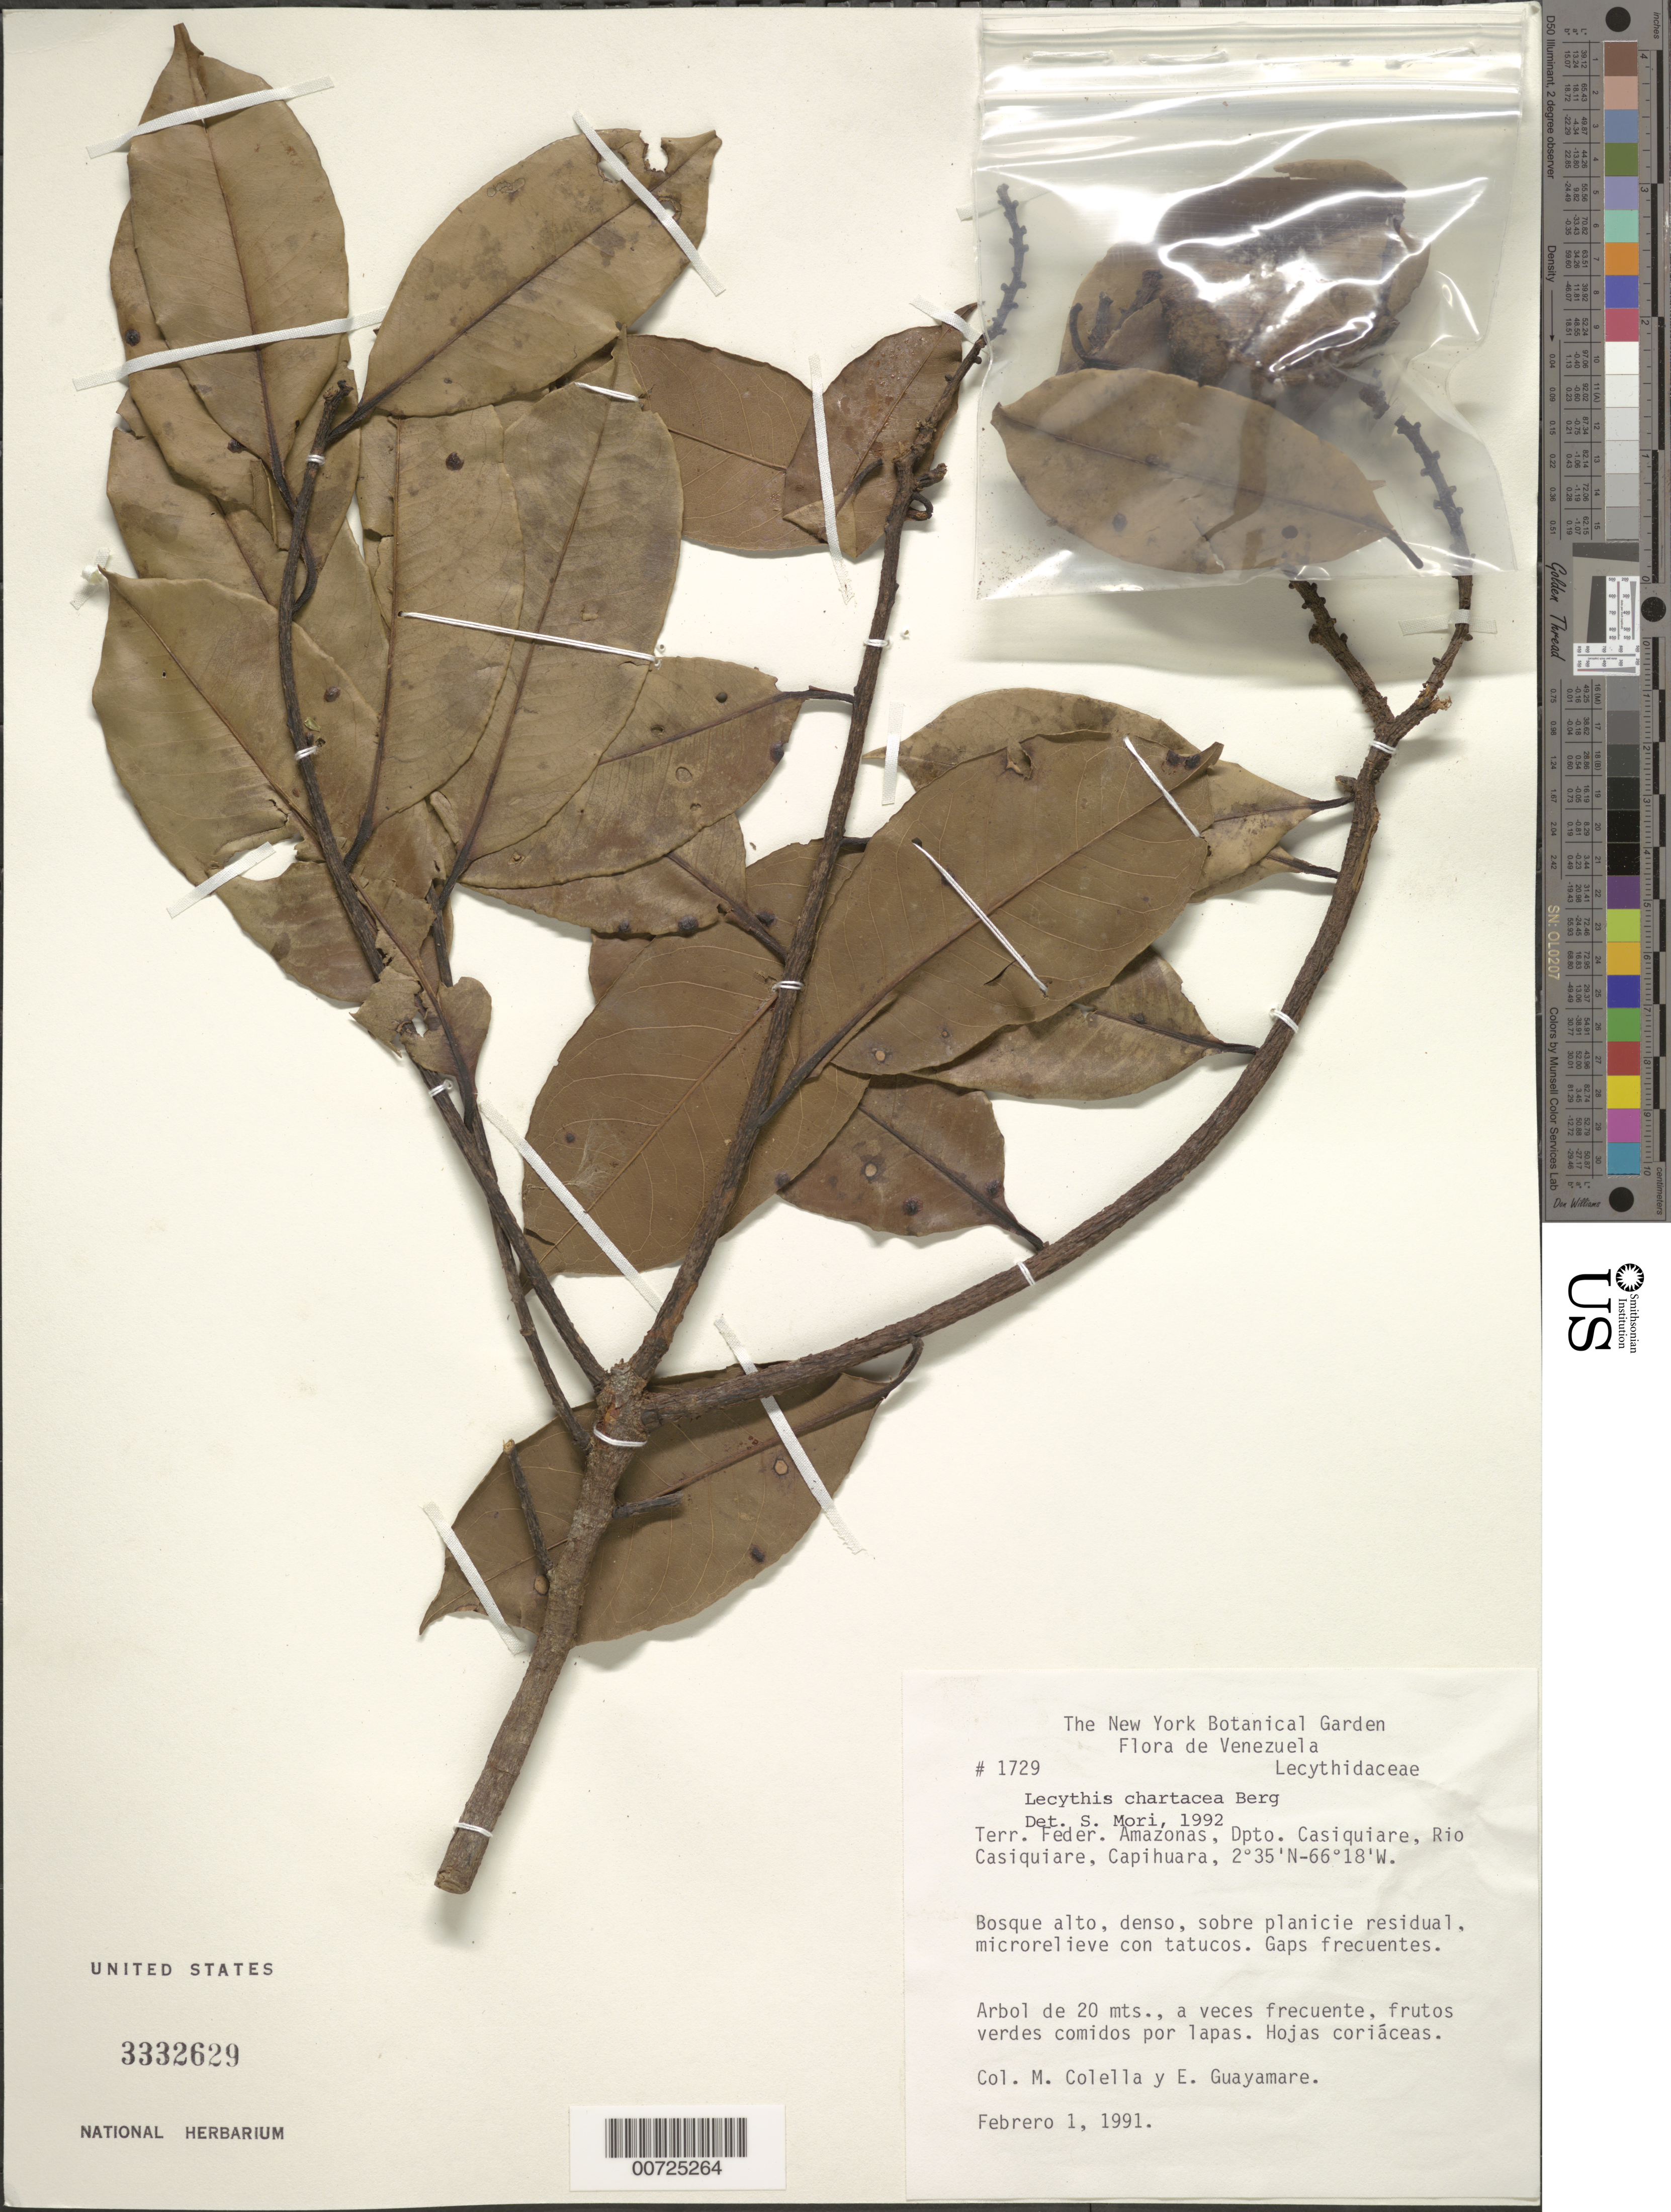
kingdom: Plantae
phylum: Tracheophyta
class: Magnoliopsida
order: Ericales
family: Lecythidaceae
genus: Lecythis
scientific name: Lecythis chartacea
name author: O. Berg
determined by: Mori, Scott A.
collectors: M. Colella & E. Guayamare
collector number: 1729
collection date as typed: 1-Feb-91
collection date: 1991-02-01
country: Venezuela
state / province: Amazonas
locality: Dpto. Casiquiare, Río Casiquiare, Capihuara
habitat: Bosque alto, denso, sobre planicie residual; microrelieve con tatucos; gaps frecuentes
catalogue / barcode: US 3332629